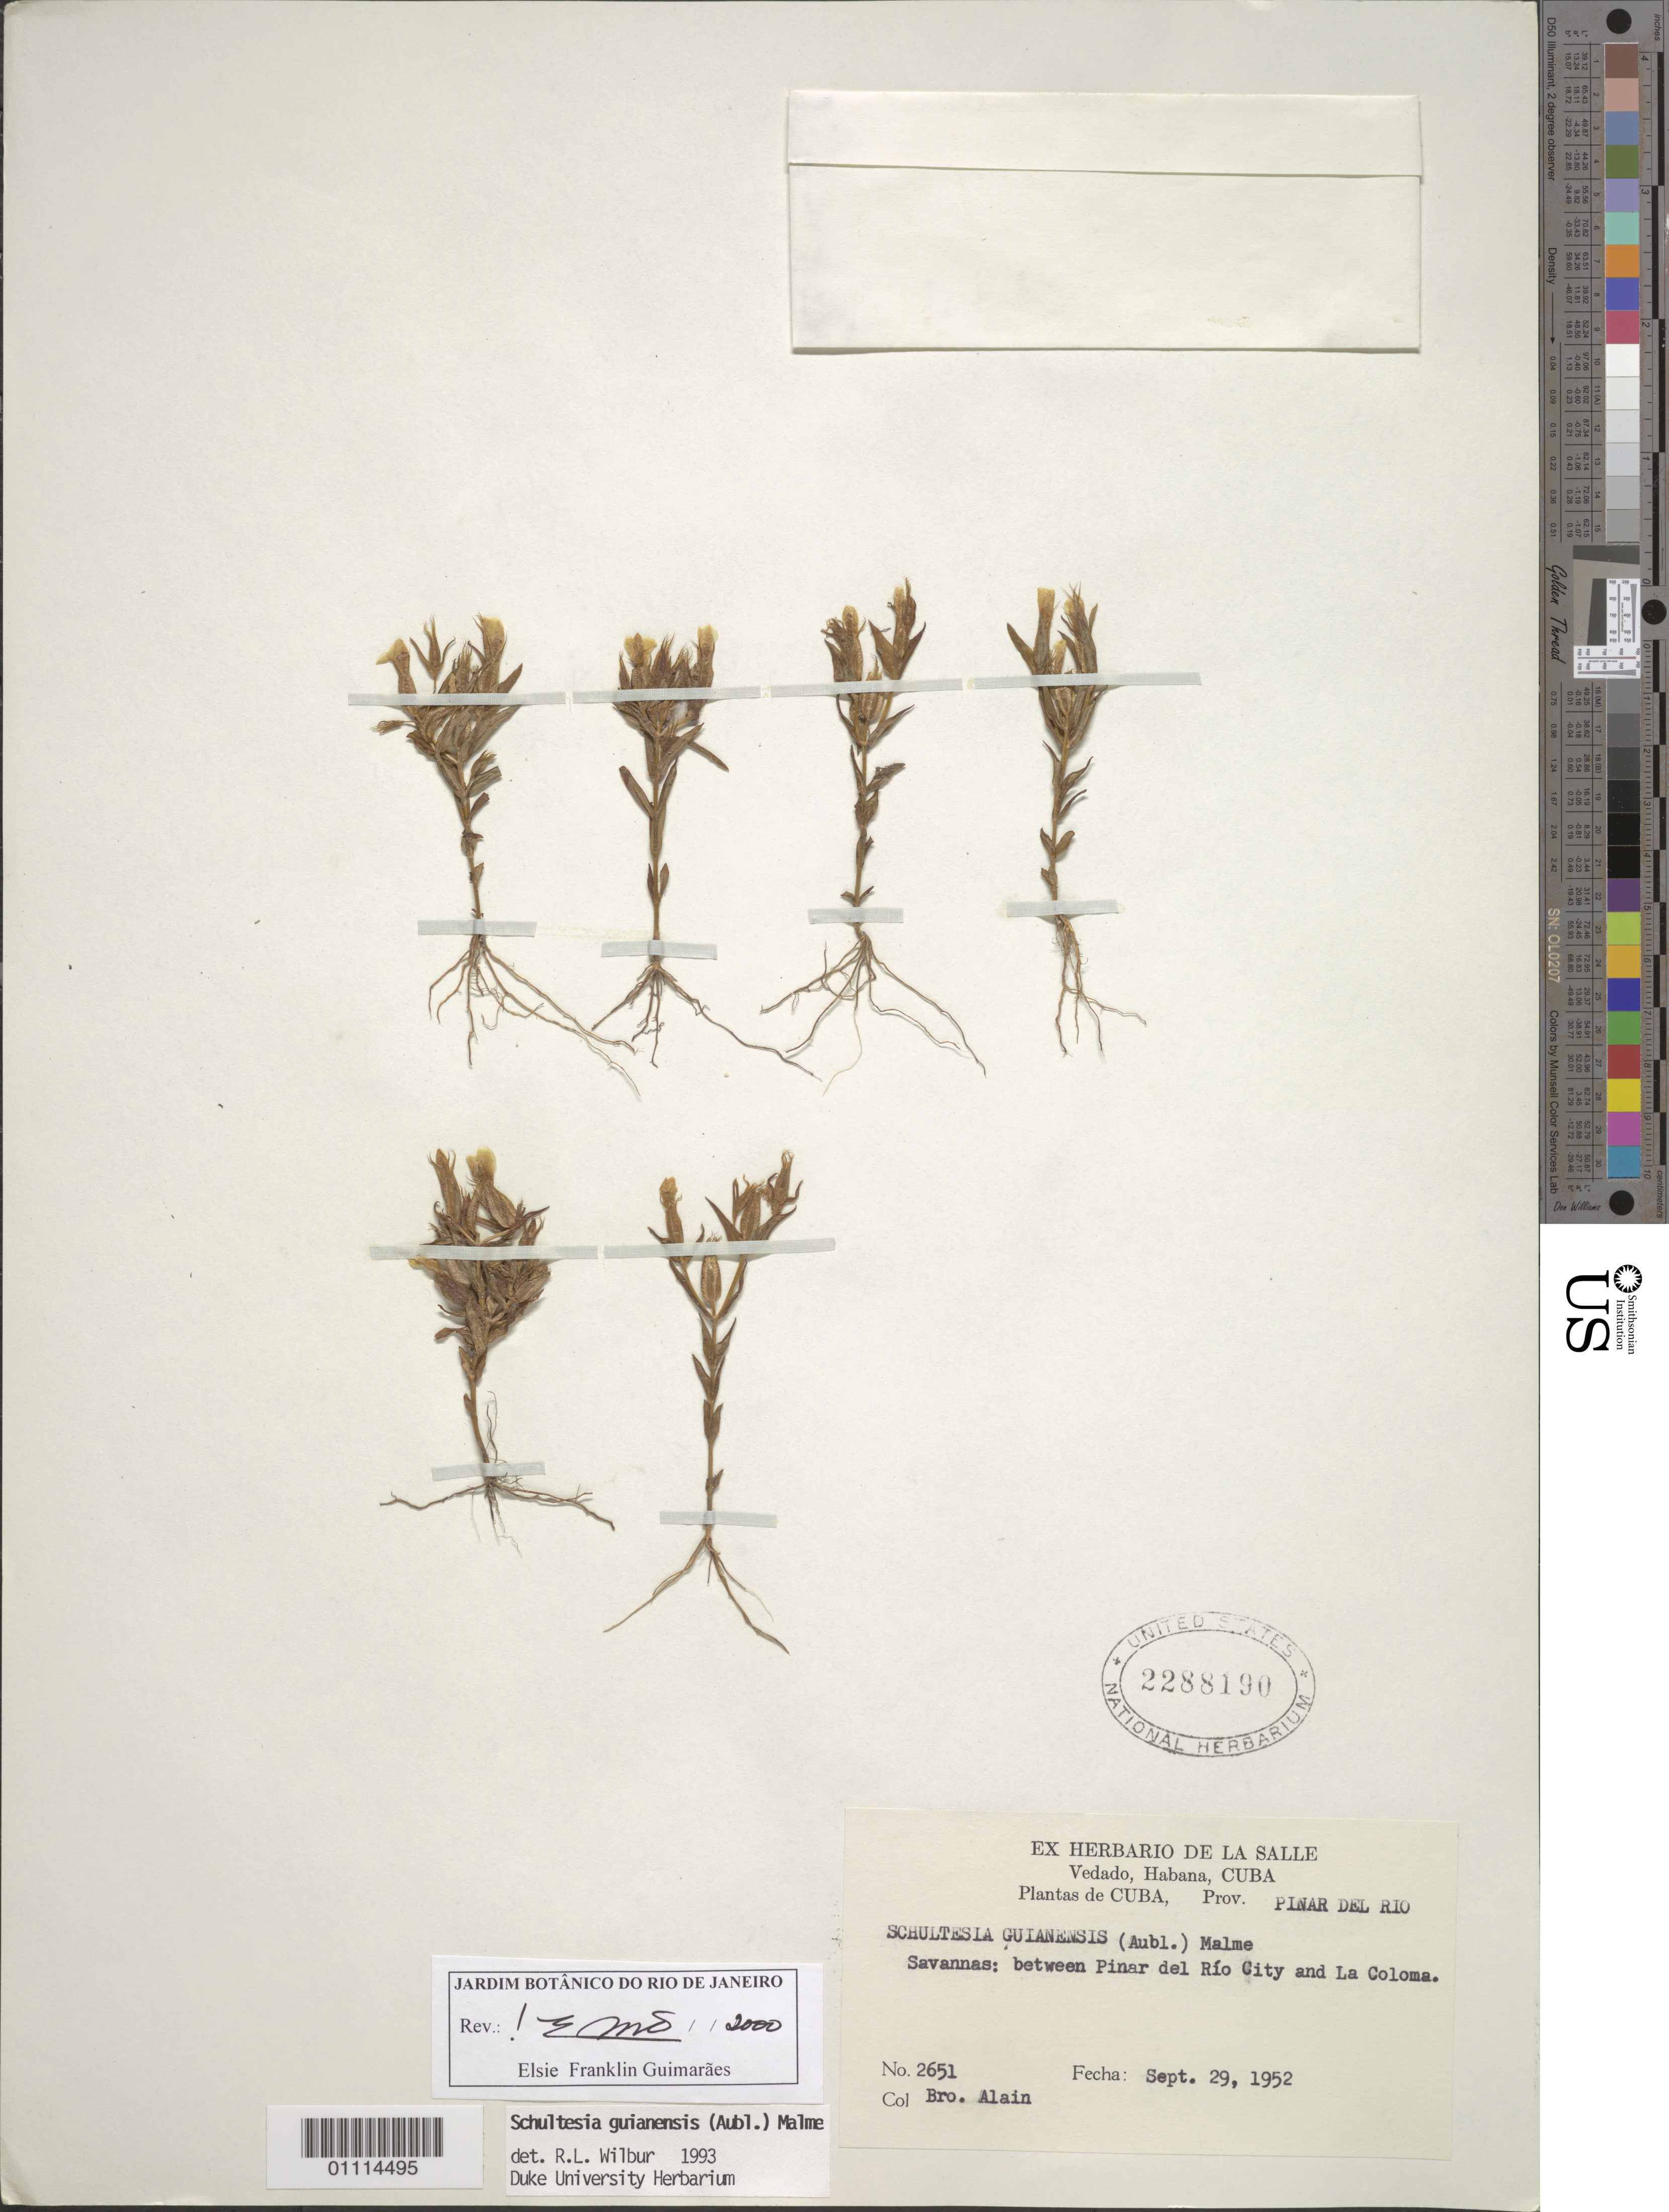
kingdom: Plantae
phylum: Tracheophyta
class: Magnoliopsida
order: Gentianales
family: Gentianaceae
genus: Schultesia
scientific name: Schultesia guianensis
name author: (Aubl.) Malme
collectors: A. H. Liogier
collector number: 2651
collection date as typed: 29 Sep 1952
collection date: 1952-09-29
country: Cuba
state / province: Pinar del Rio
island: Cuba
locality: Savannas: between Pinar del Rio City and La Coloma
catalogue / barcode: US 2288190